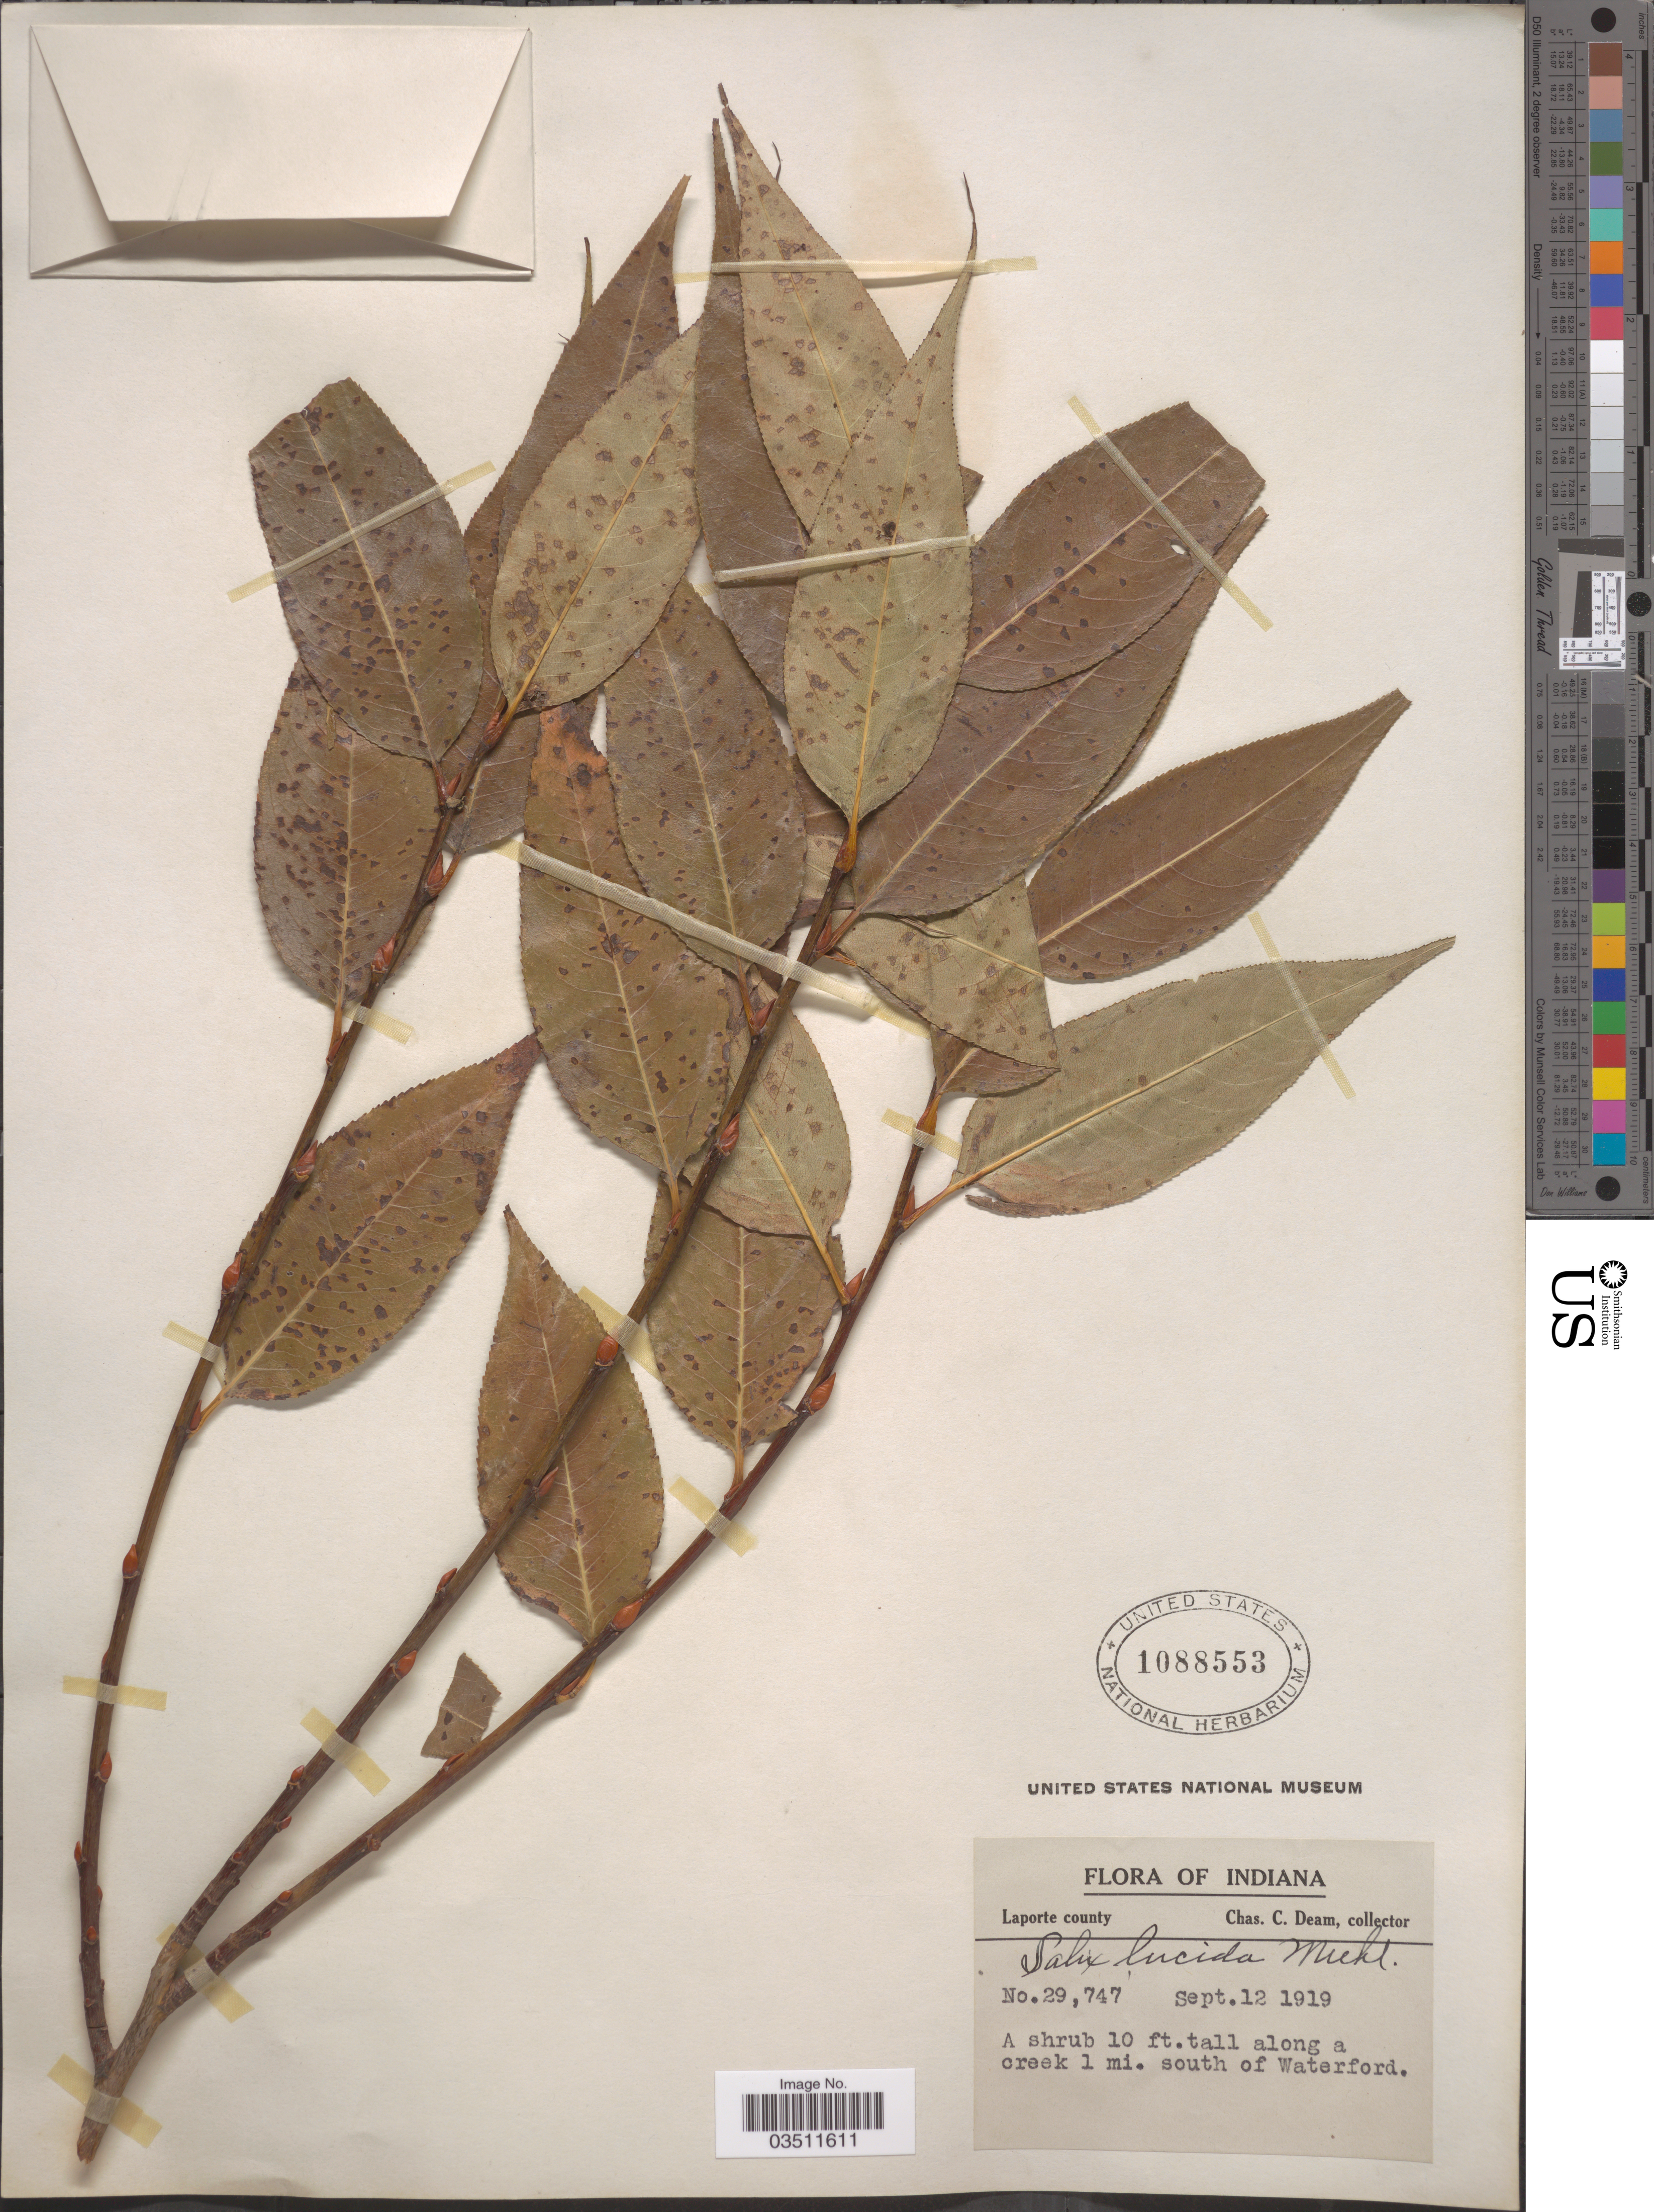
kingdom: Plantae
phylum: Tracheophyta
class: Magnoliopsida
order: Malpighiales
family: Salicaceae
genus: Salix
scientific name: Salix lucida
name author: Muhl.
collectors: C. C. Deam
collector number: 29747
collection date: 1919-09-12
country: United States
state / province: Indiana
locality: Laporte county. Along a creek 1 mi. south of Waterford.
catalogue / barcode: US 1088553